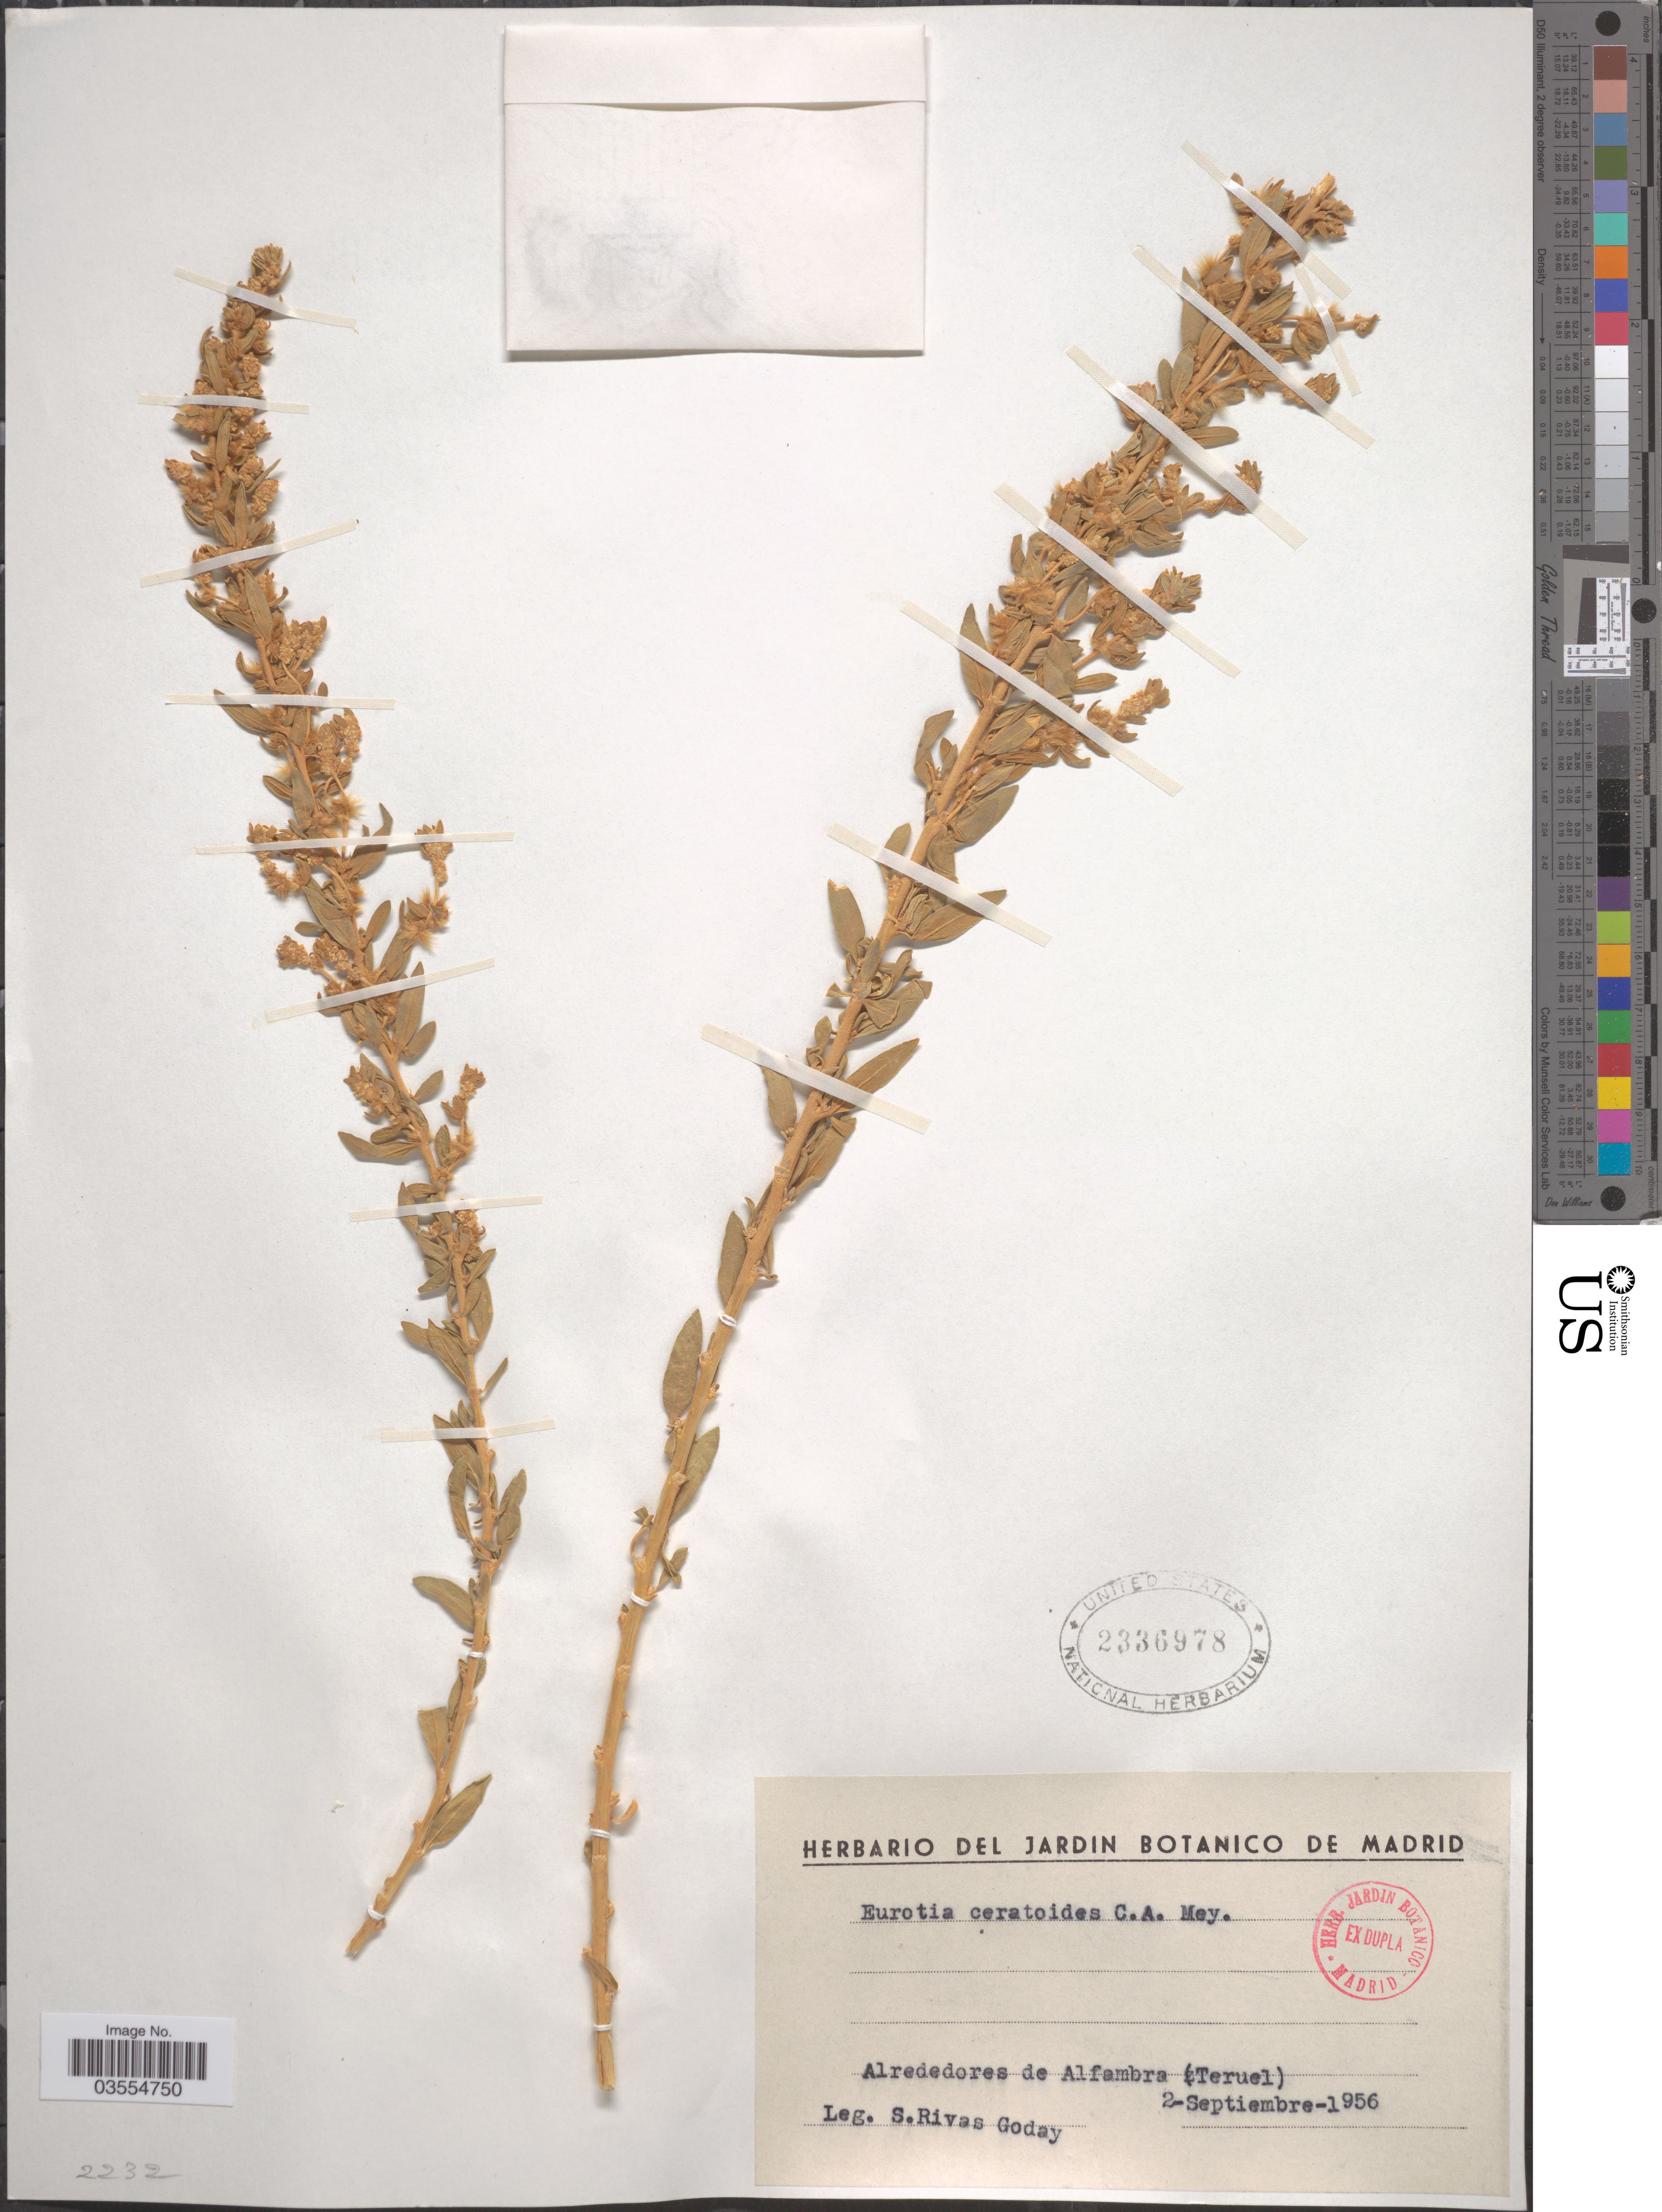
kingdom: Plantae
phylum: Tracheophyta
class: Magnoliopsida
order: Caryophyllales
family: Amaranthaceae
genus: Krascheninnikovia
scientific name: Krascheninnikovia ceratoides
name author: (L.) Gueldenst.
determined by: U.S. National Herbarium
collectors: S. Goday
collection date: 1956-09-02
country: Spain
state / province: Madrid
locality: Alrededores de Alfambra (Teruel).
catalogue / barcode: US 2336978